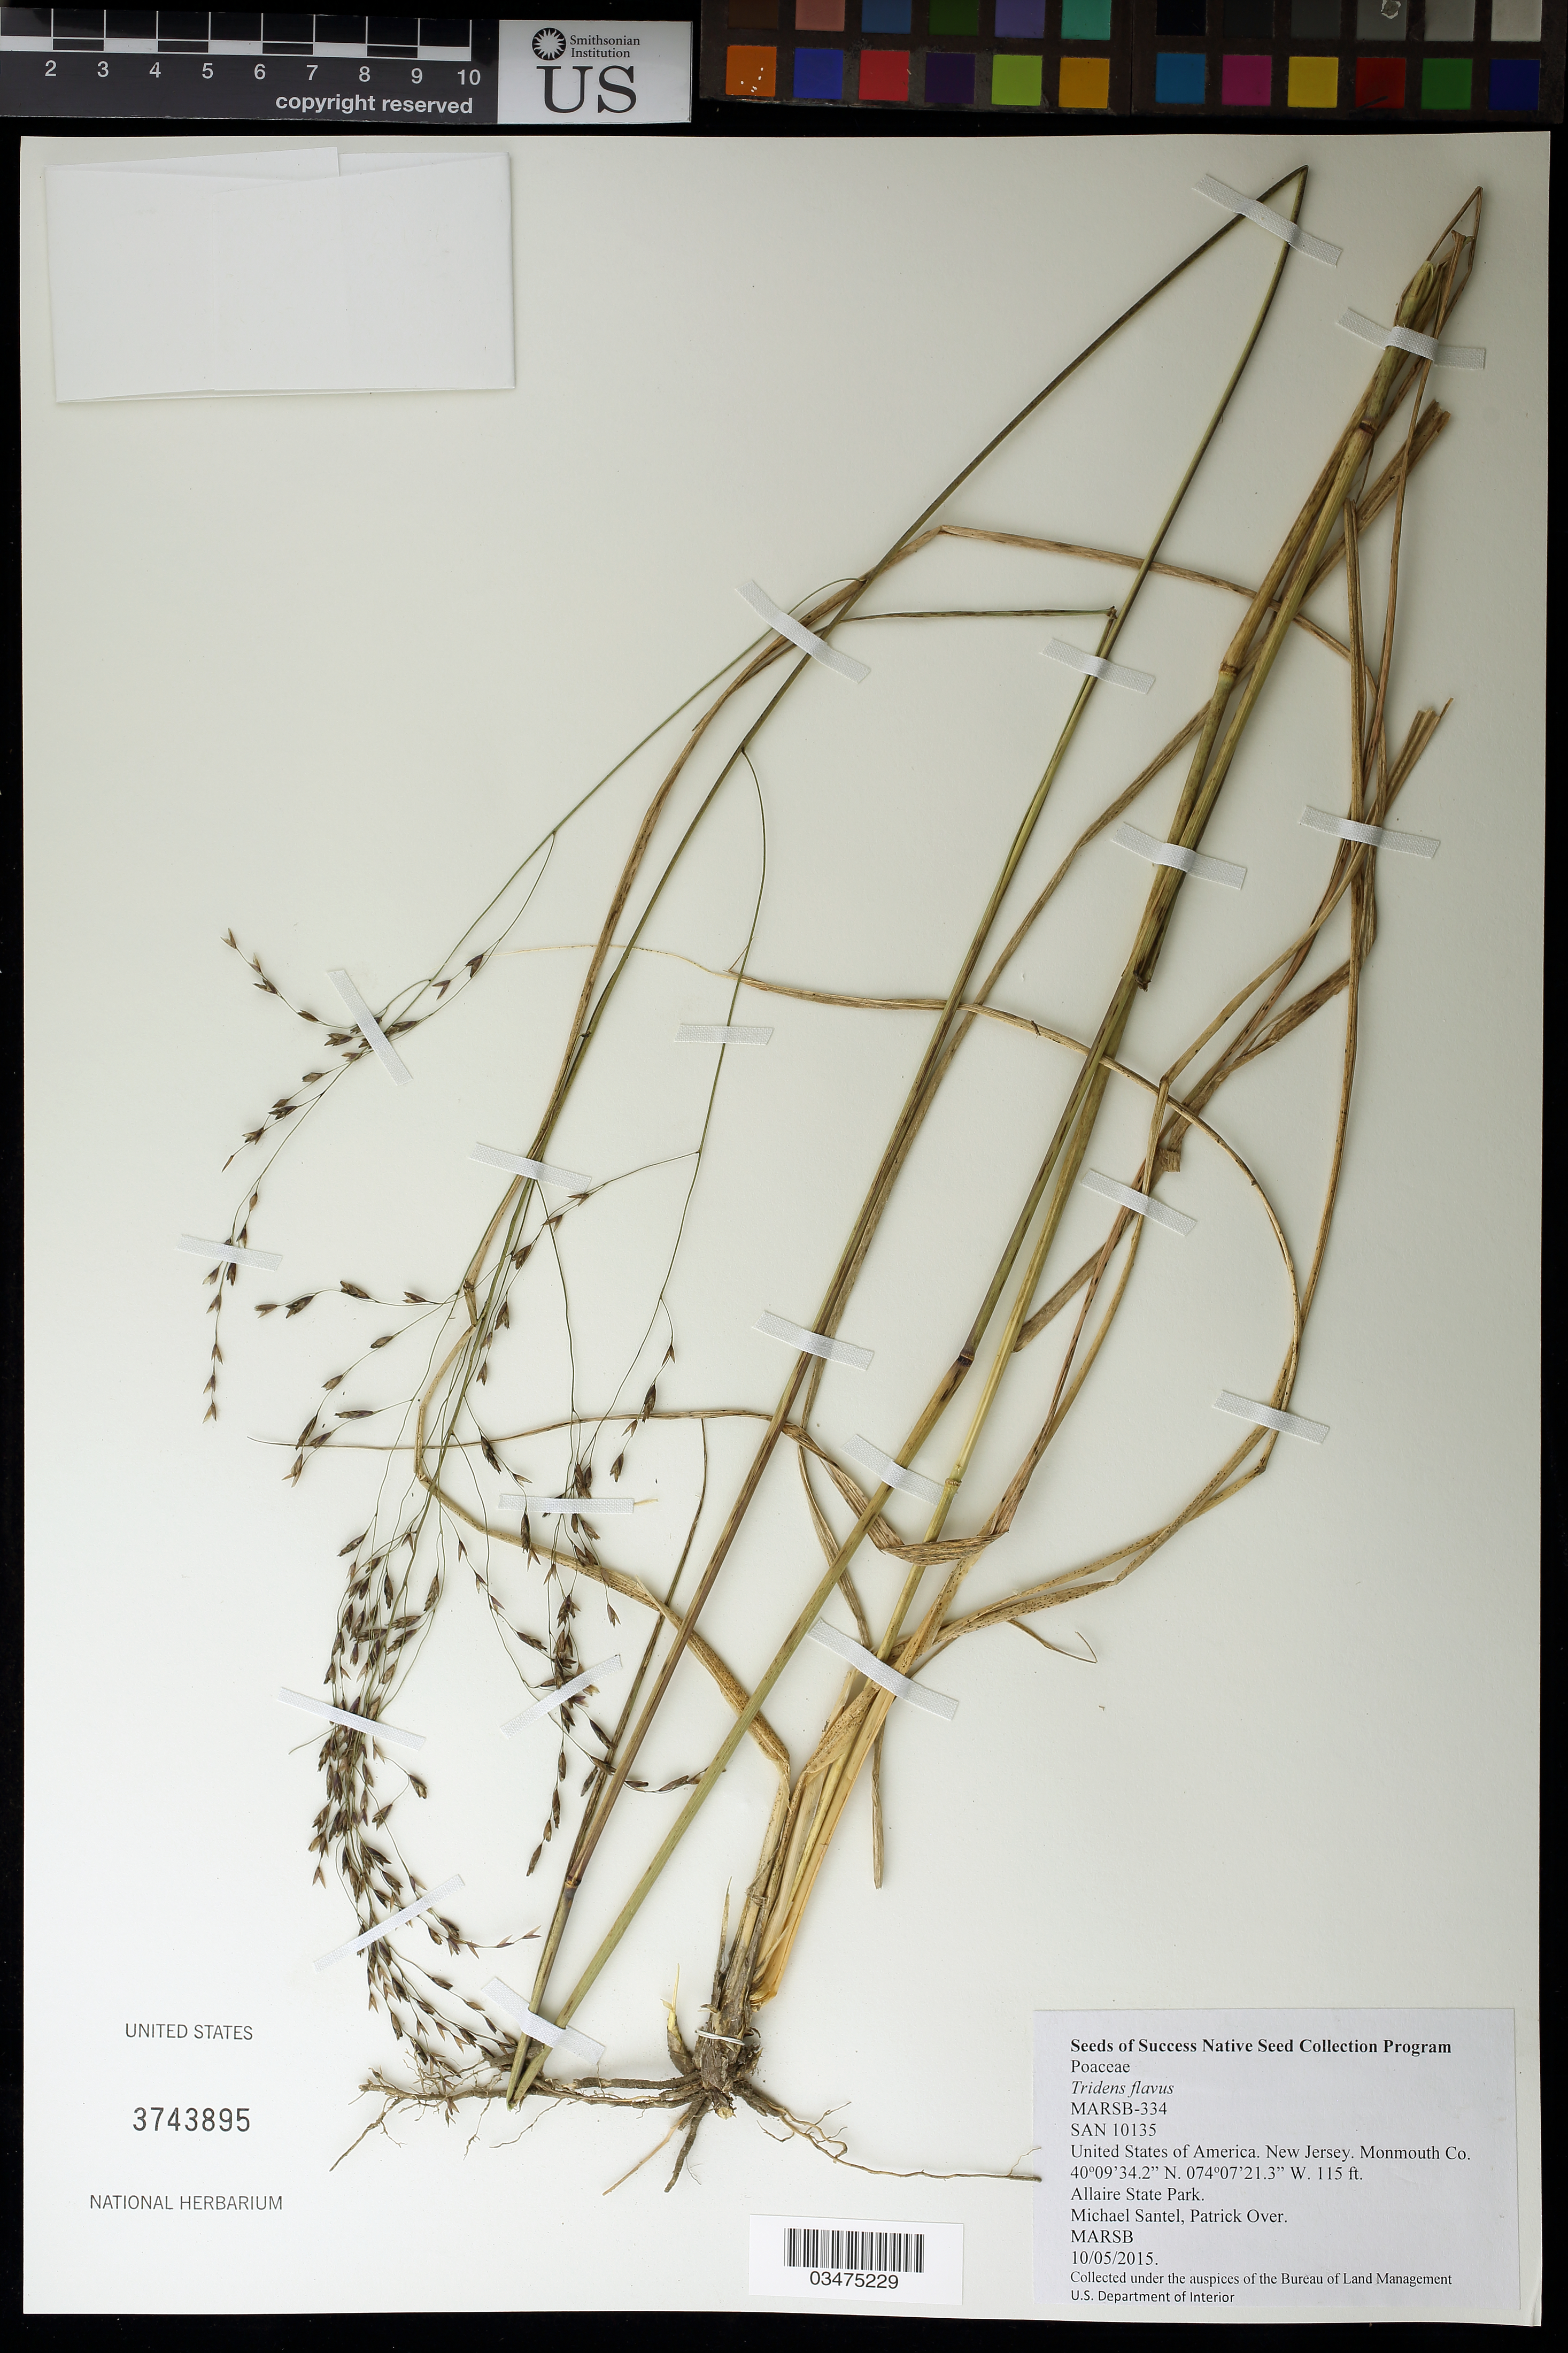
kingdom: Plantae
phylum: Tracheophyta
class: Liliopsida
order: Poales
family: Poaceae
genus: Tridens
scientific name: Tridens flavus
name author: (L.) Hitchc.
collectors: M. Santel & P. Over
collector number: MARSB-334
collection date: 2015-10-05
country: United States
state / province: New Jersey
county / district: Monmouth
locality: Allaire State Park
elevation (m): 35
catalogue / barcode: US 3743895